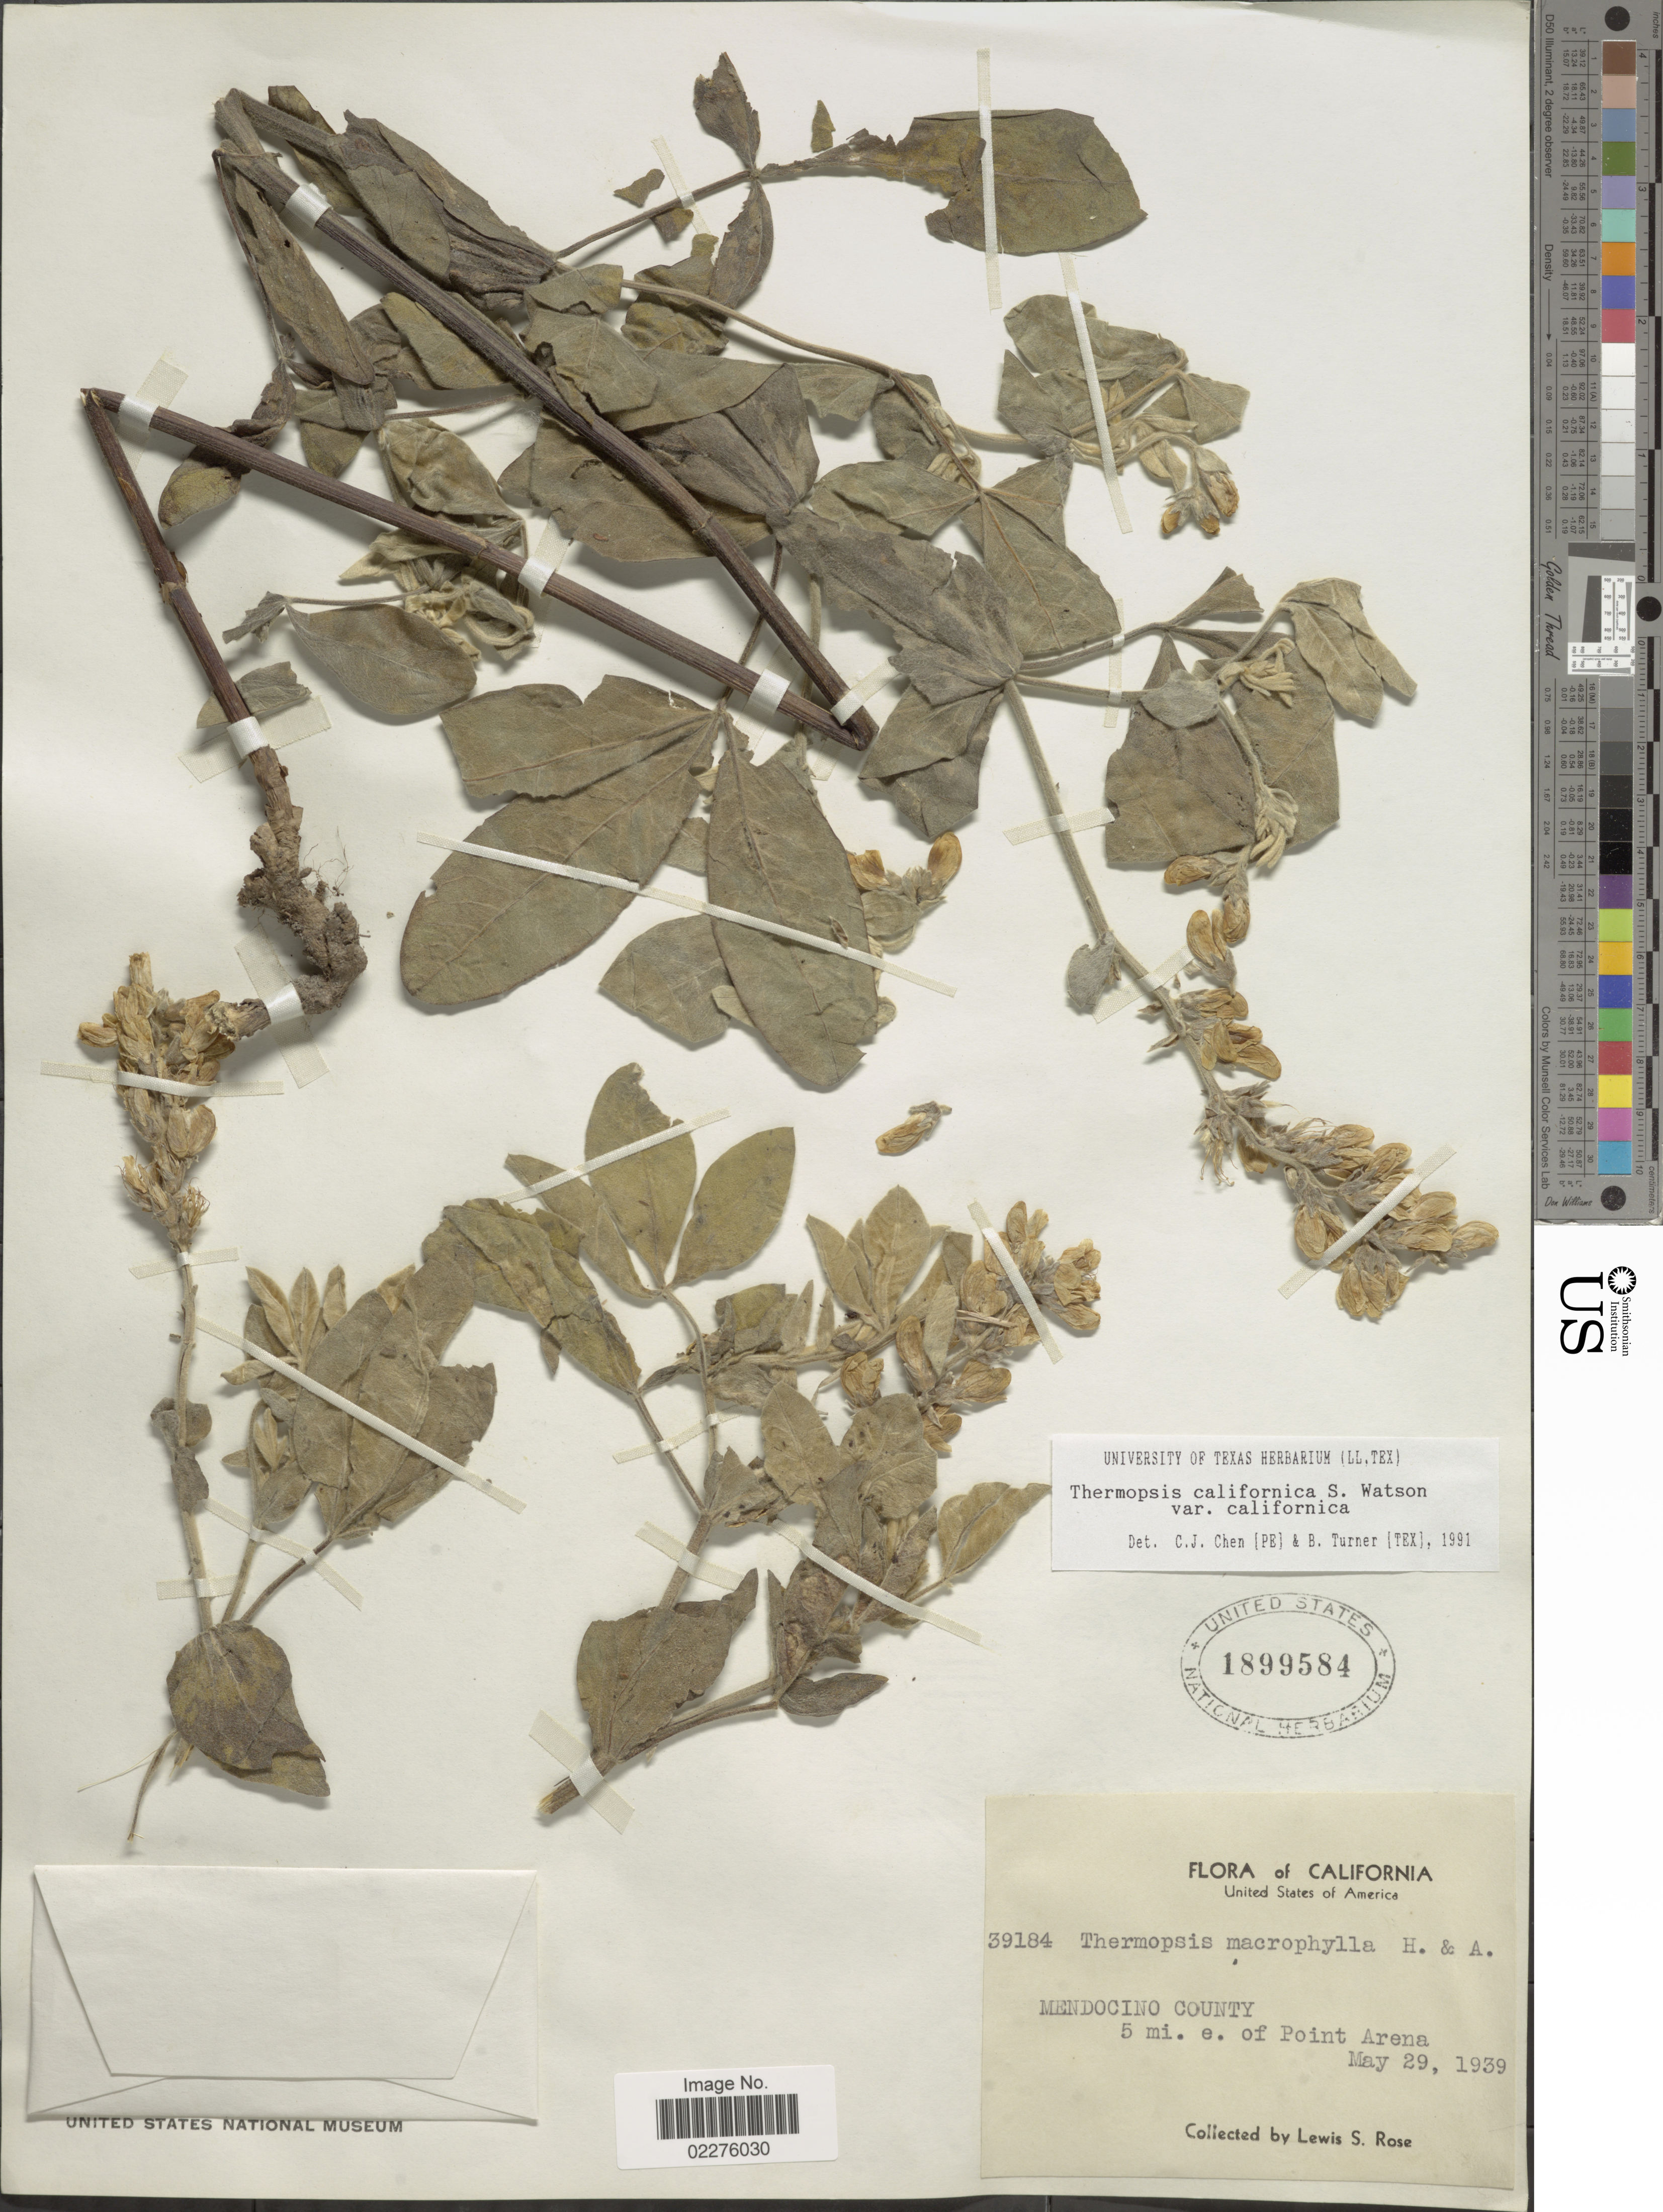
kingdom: Plantae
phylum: Tracheophyta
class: Magnoliopsida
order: Fabales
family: Fabaceae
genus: Thermopsis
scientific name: Thermopsis californica var. californica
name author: S. Watson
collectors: L. S. Rose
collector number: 39184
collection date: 1939-05-29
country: United States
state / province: California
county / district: Mendocino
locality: United States of America, Mendocino County, 5 mi. e. of Point Arena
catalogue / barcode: US 1899584